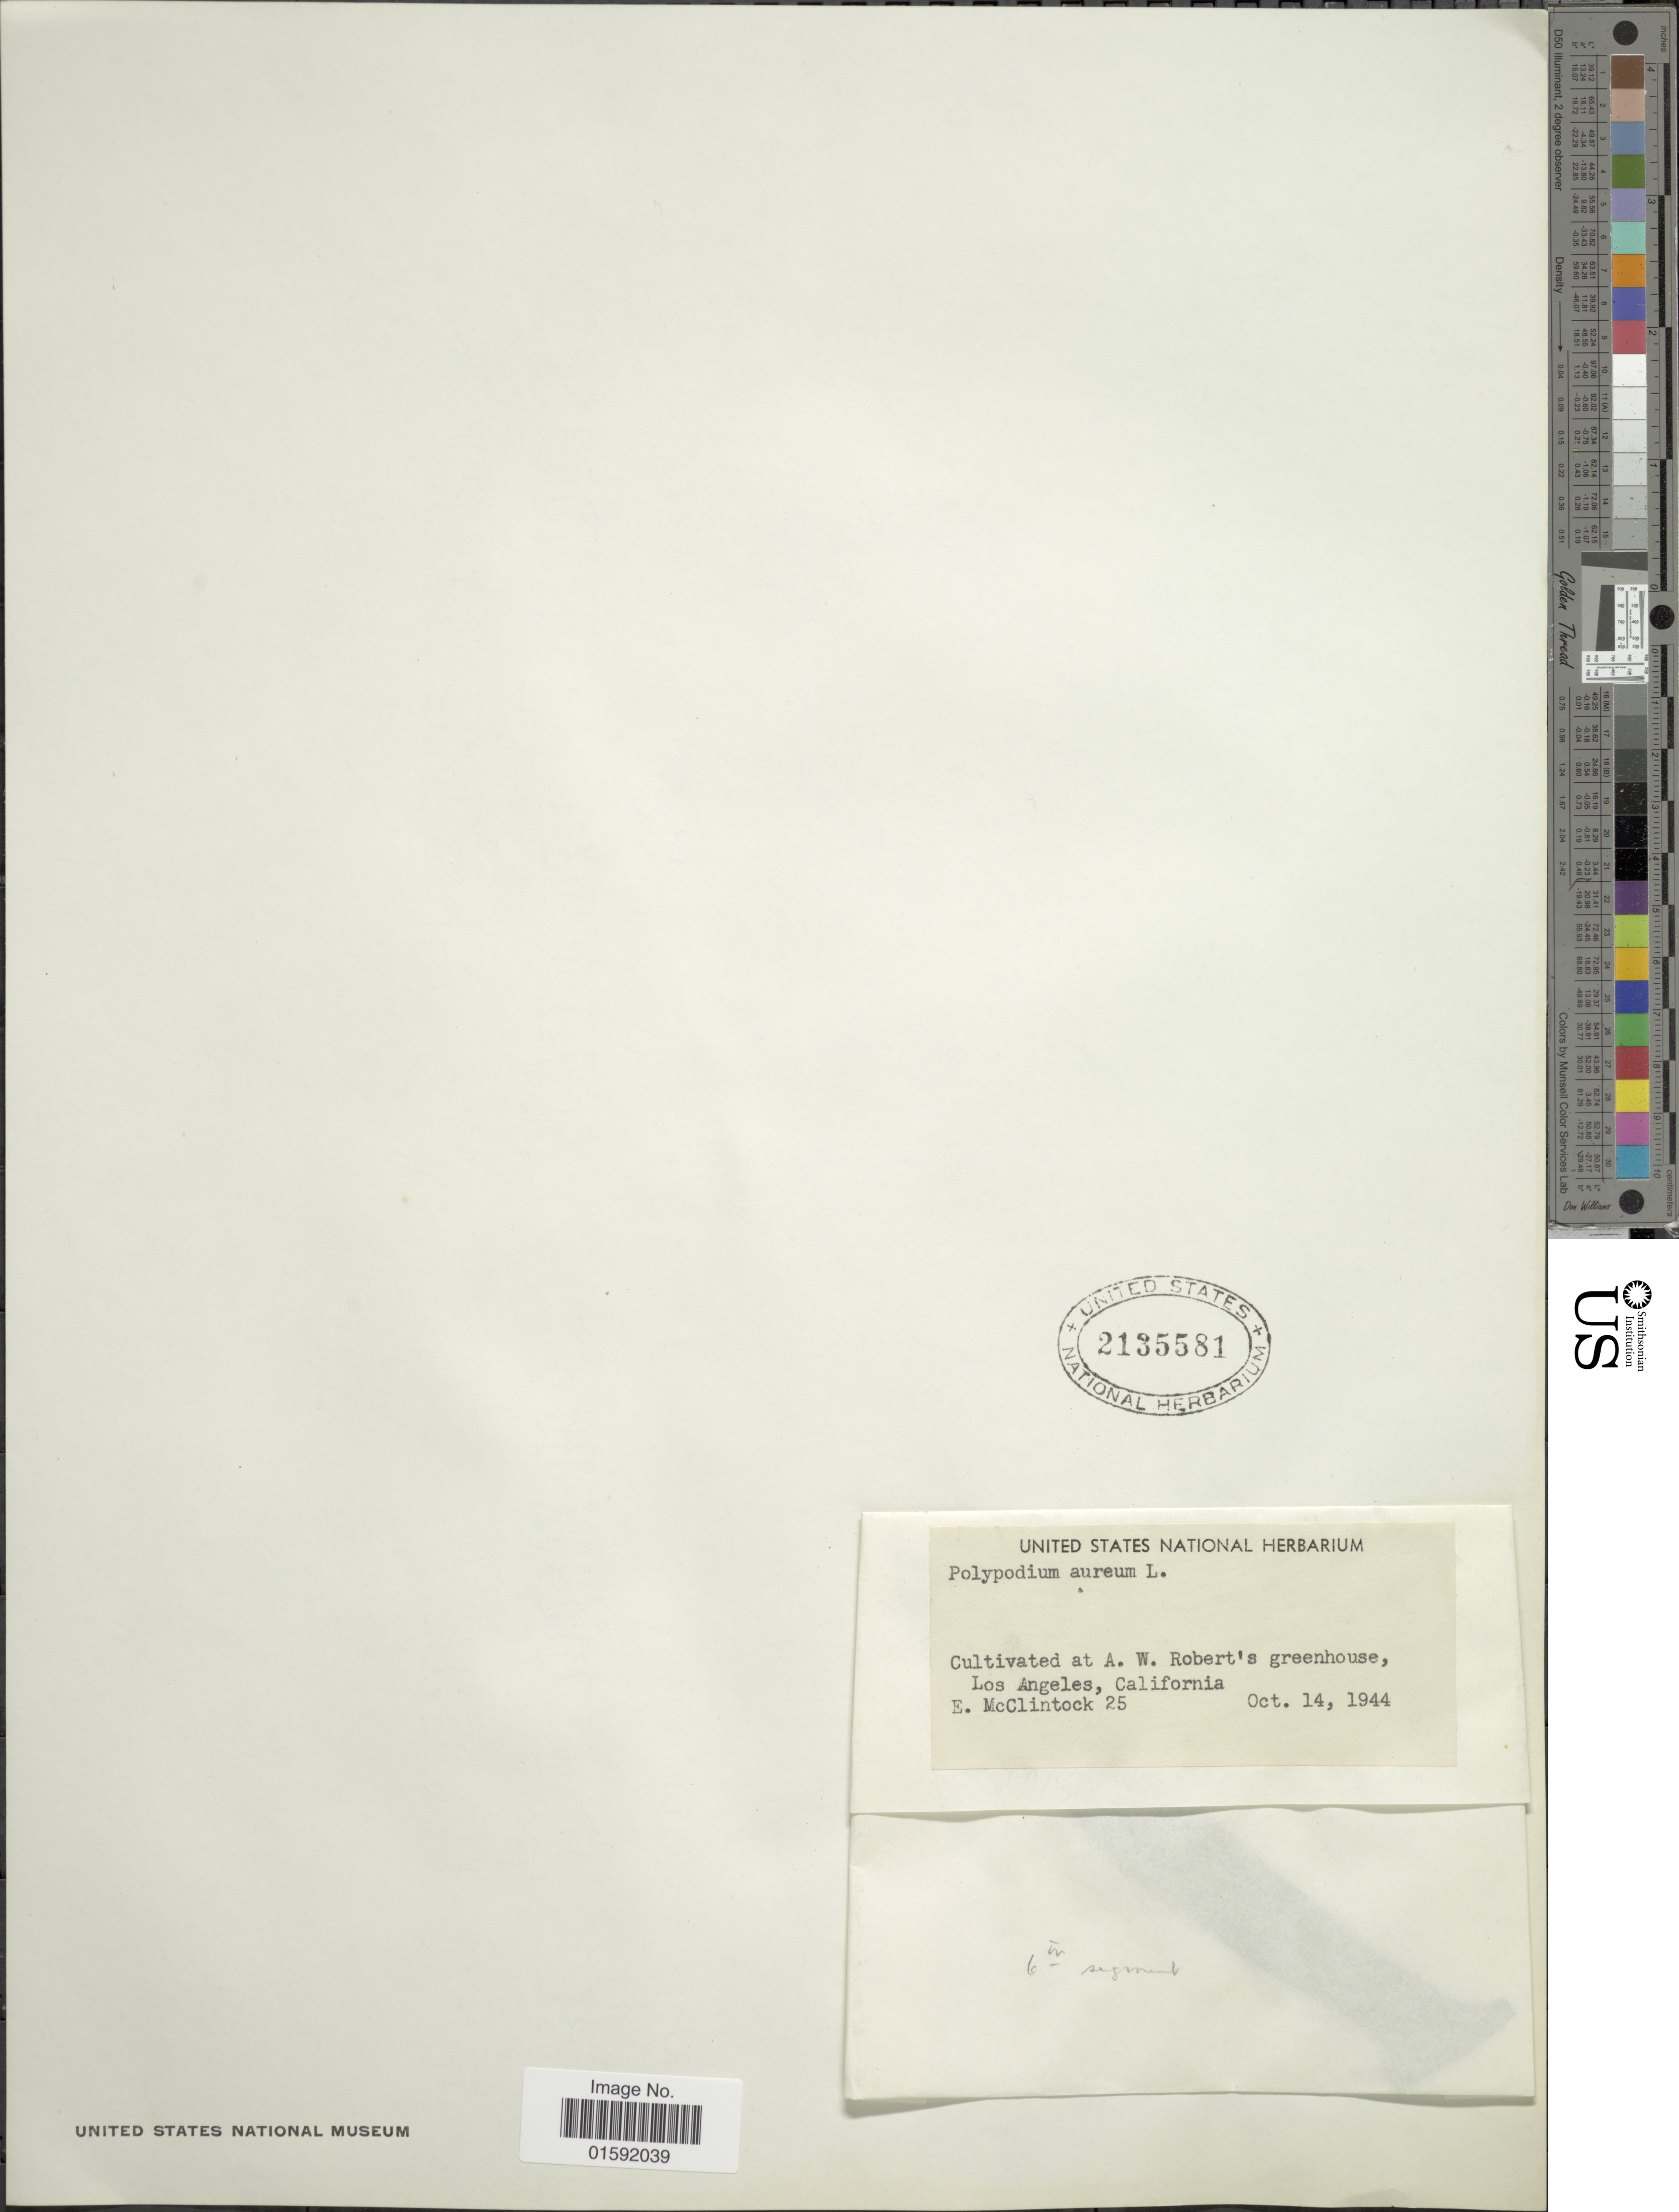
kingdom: Plantae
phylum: Tracheophyta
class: Polypodiopsida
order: Polypodiales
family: Polypodiaceae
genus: Phlebodium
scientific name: Phlebodium aureum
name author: (L.) J. Sm.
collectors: E. McClintock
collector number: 25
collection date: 1944-10-14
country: United States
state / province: California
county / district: Los Angeles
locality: Los Angeles, Cultivated at A. W. Robert's greenhouse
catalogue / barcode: US 2135581